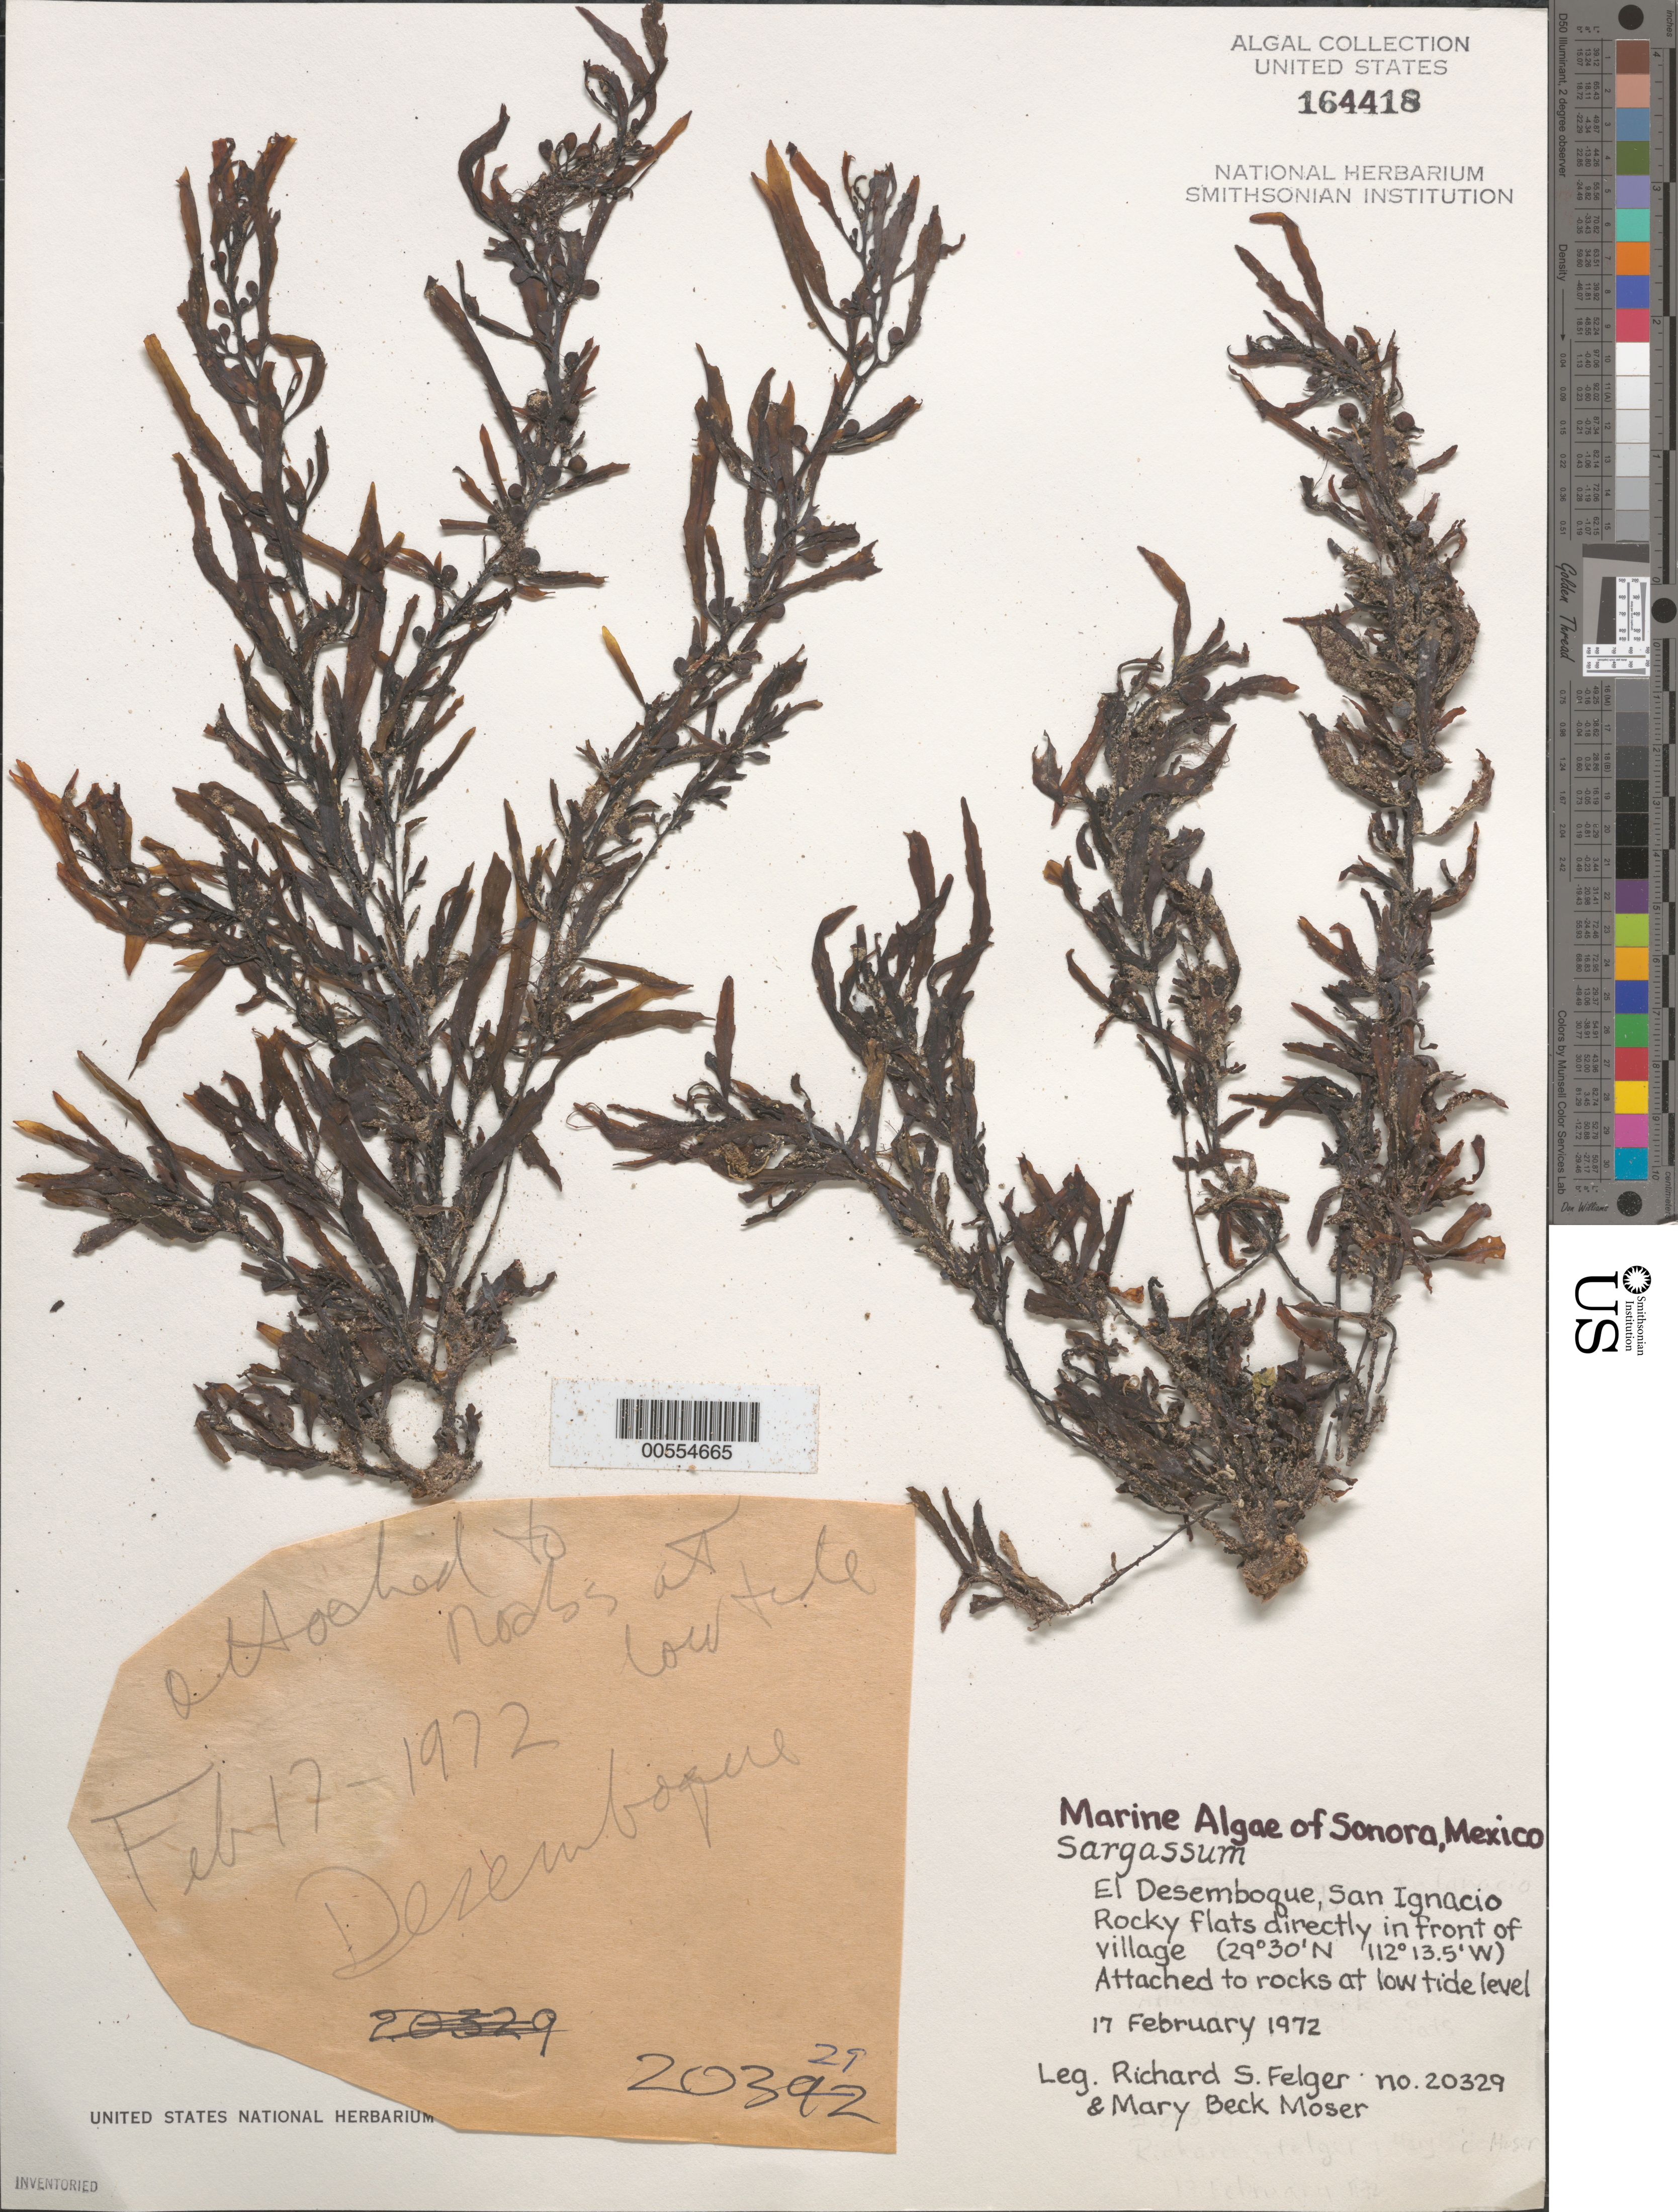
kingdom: Chromista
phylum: Ochrophyta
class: Phaeophyceae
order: Fucales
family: Sargassaceae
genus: Sargassum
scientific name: Sargassum sp.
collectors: R. S. Felger & M. Moser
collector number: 20329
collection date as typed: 17 Feb 1972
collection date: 1972-02-17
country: Mexico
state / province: Sonora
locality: El Desemboque, San Ignacio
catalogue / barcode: US 164418